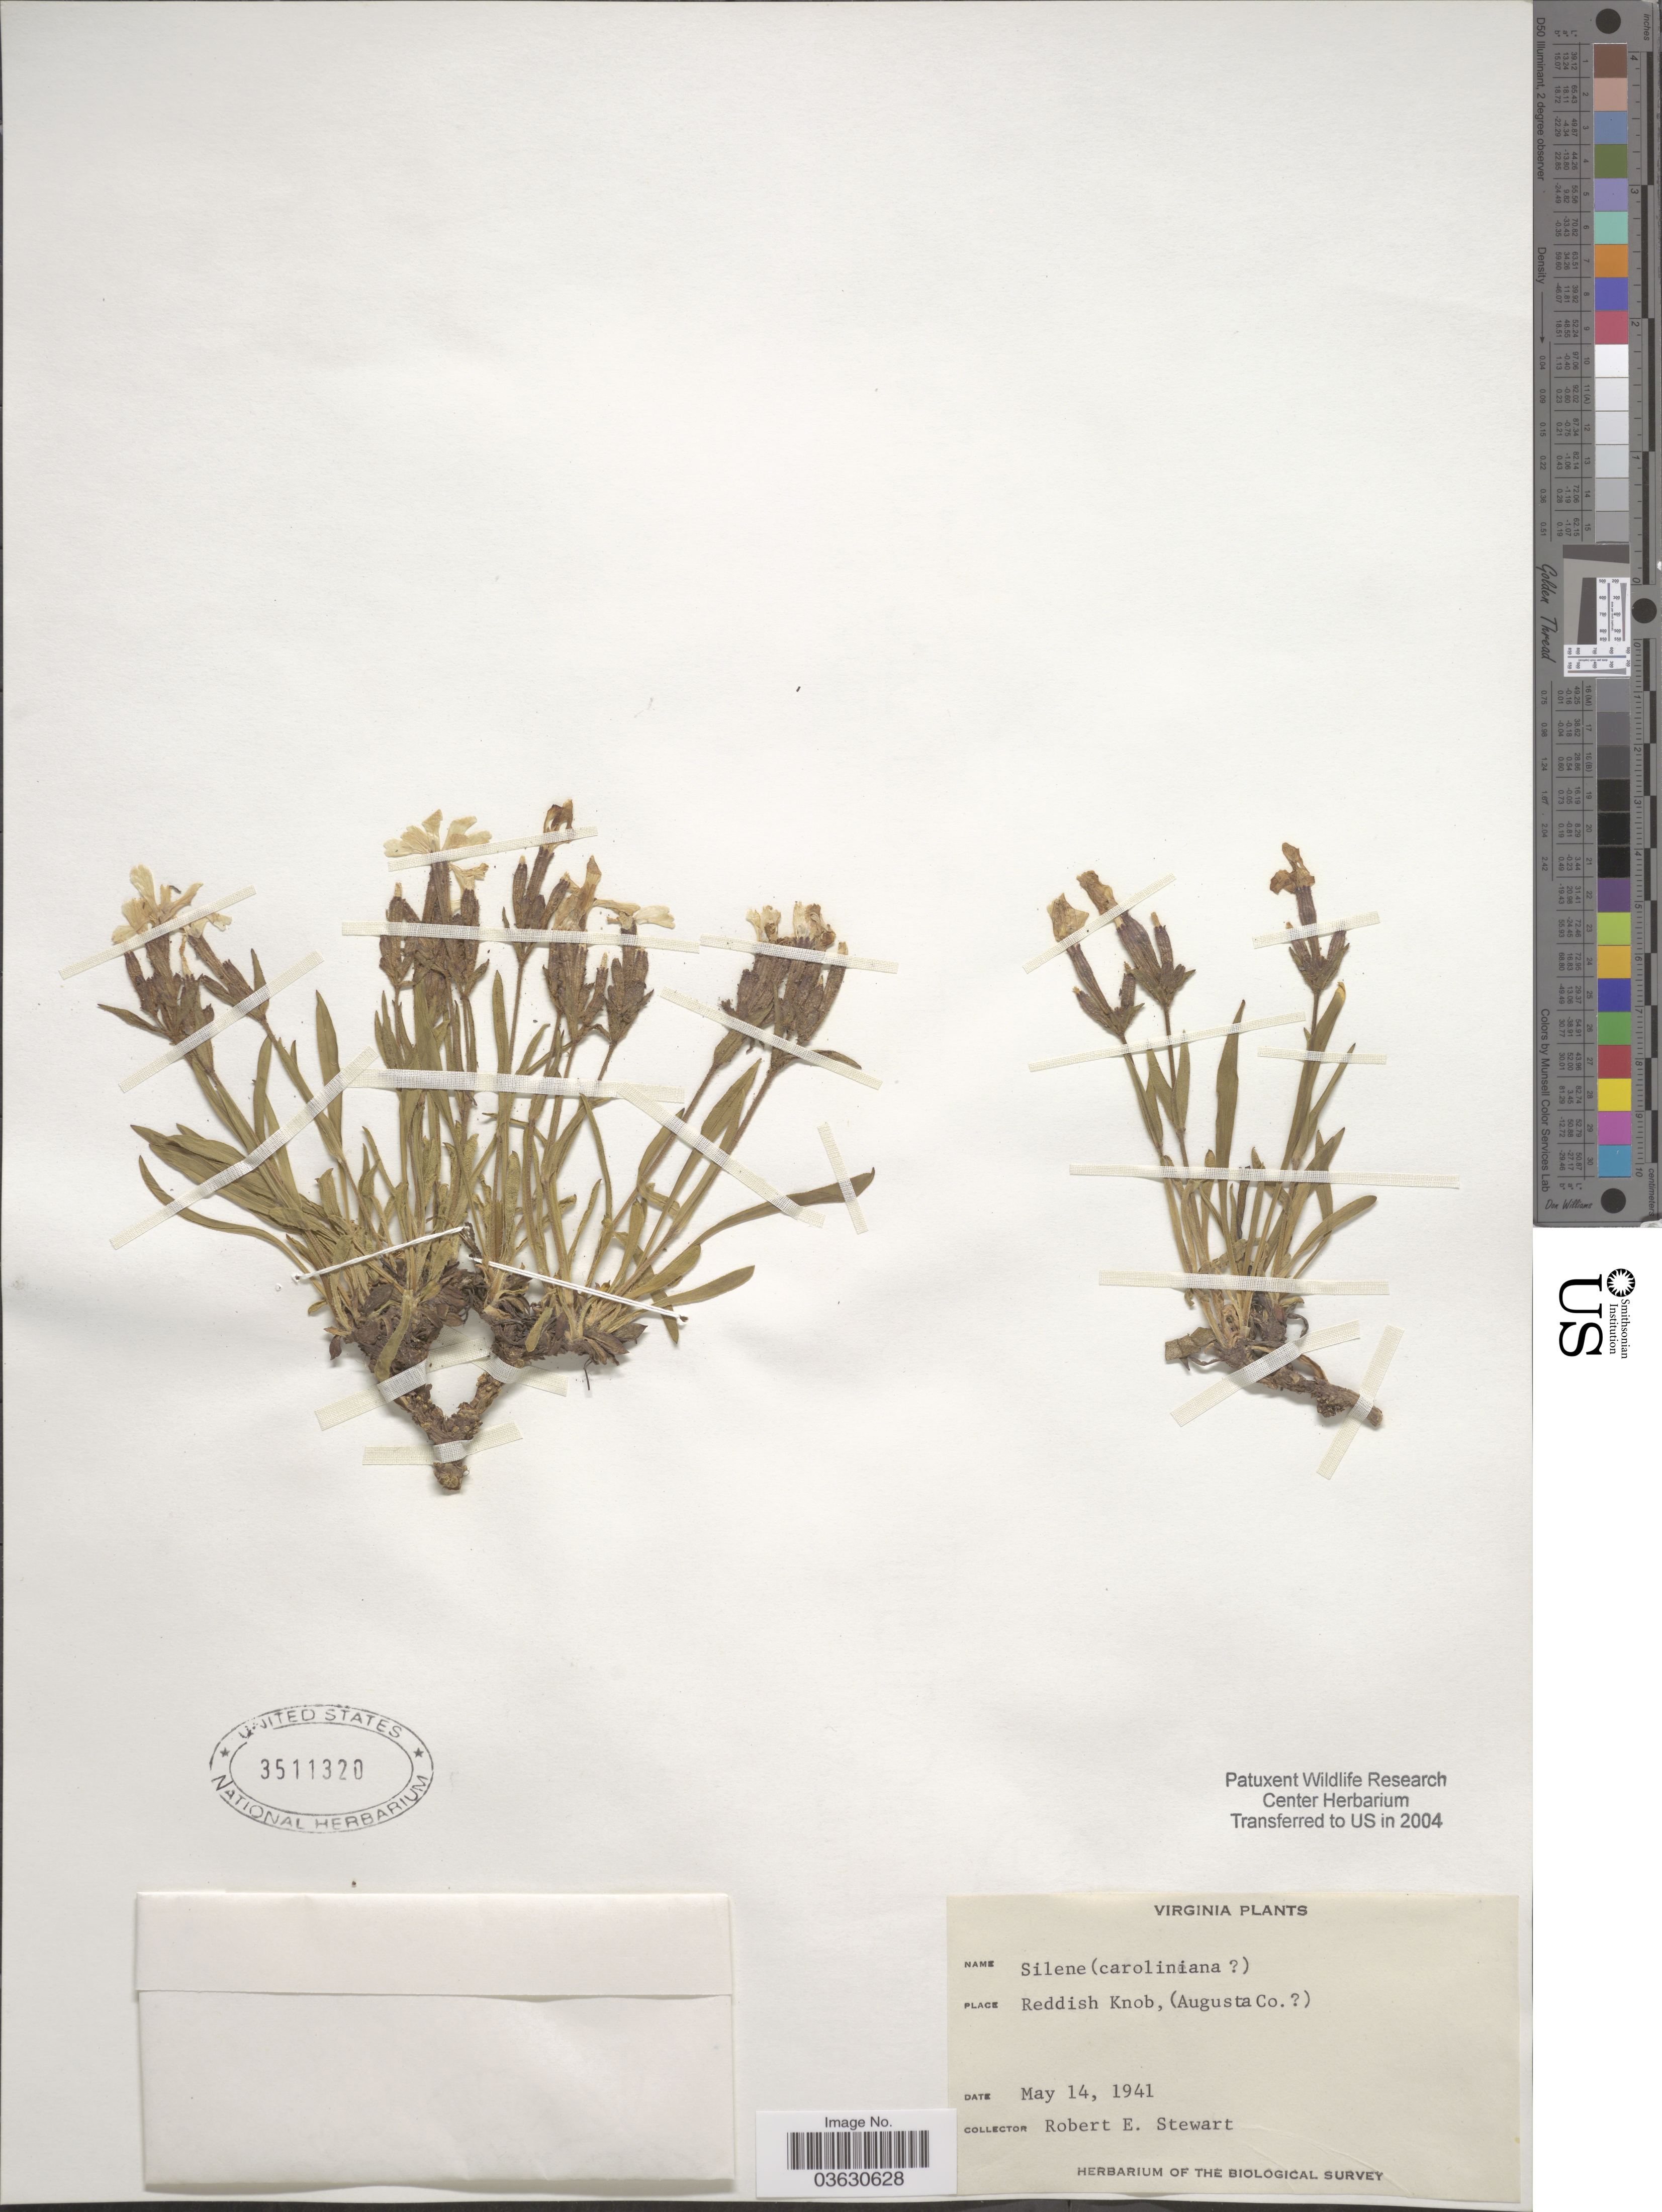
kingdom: Plantae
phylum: Tracheophyta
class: Magnoliopsida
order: Caryophyllales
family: Caryophyllaceae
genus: Silene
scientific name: Silene caroliniana var. pensylvanica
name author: (Michx.) Fernald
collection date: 1941-05-14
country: United States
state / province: Virginia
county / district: Augusta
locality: Reddish Knob, (Augusta Co.).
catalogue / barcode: US 3511320